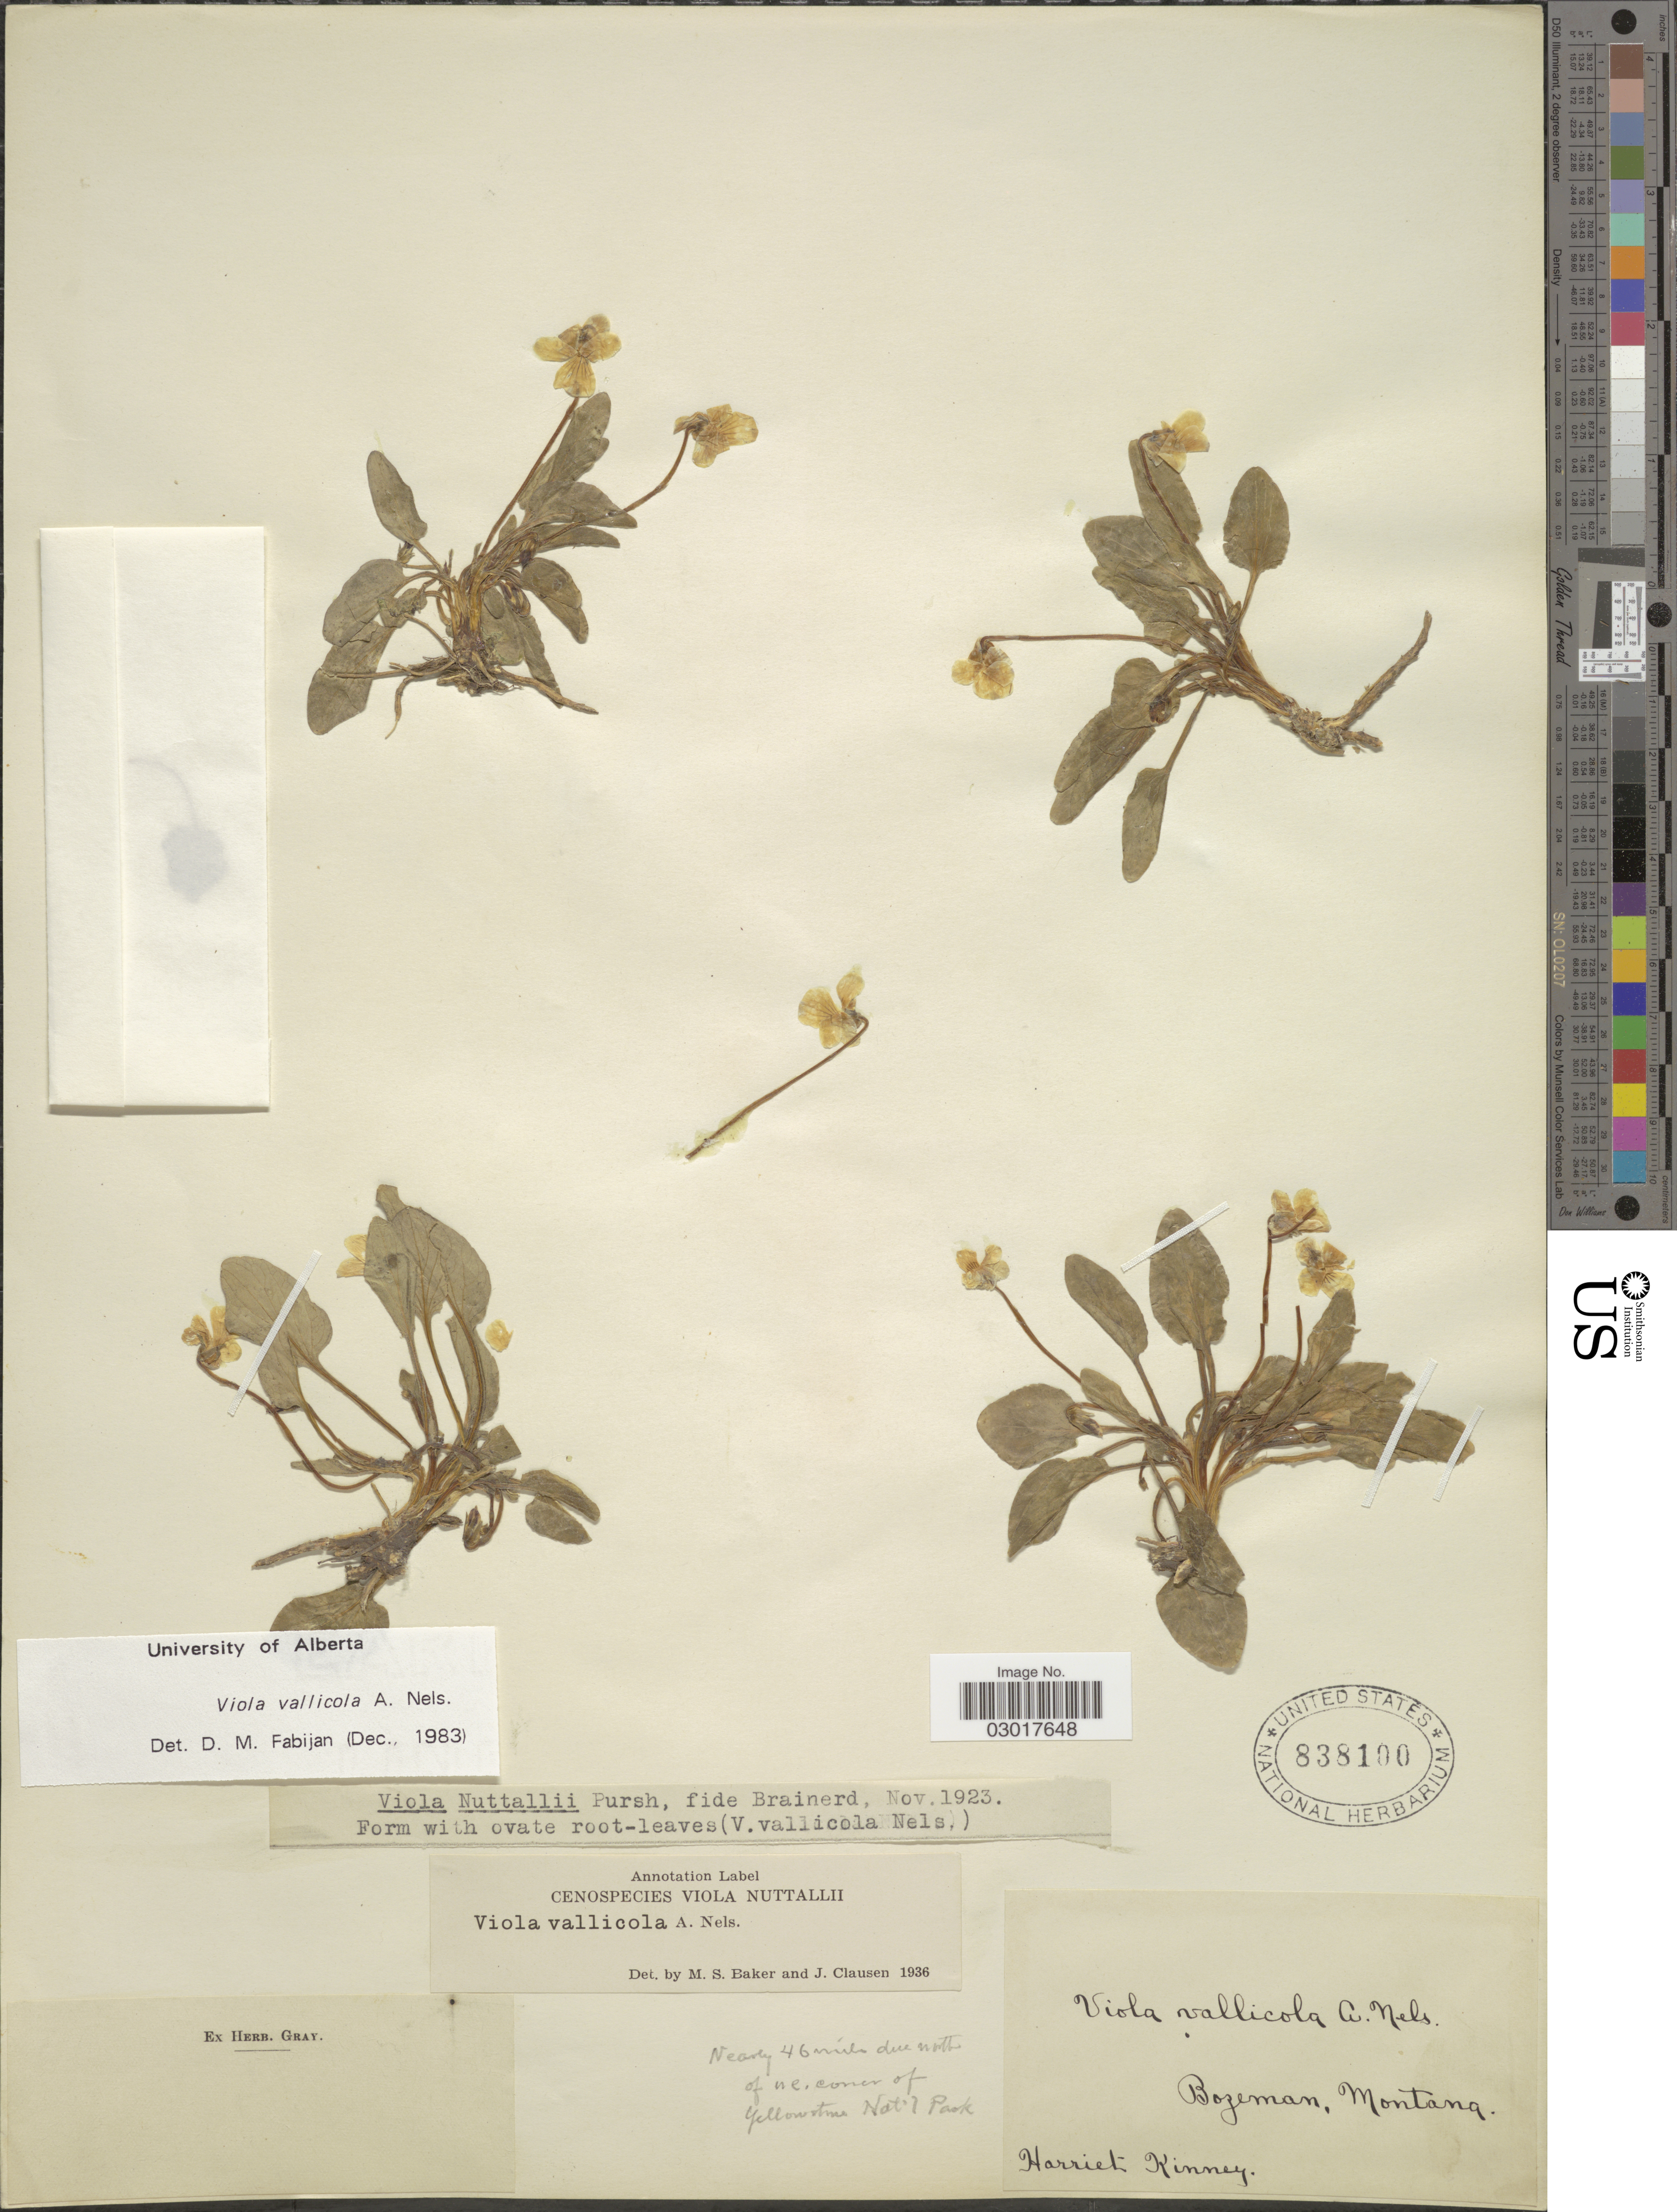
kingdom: Plantae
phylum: Tracheophyta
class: Magnoliopsida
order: Malpighiales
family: Violaceae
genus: Viola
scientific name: Viola vallicola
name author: A. Nelson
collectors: H. Kinney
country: United States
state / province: Montana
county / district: Gallatin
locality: Bozeman. Nearly 46 miles due N of NE corner of Yellowstone Nat'l Park.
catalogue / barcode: US 838100